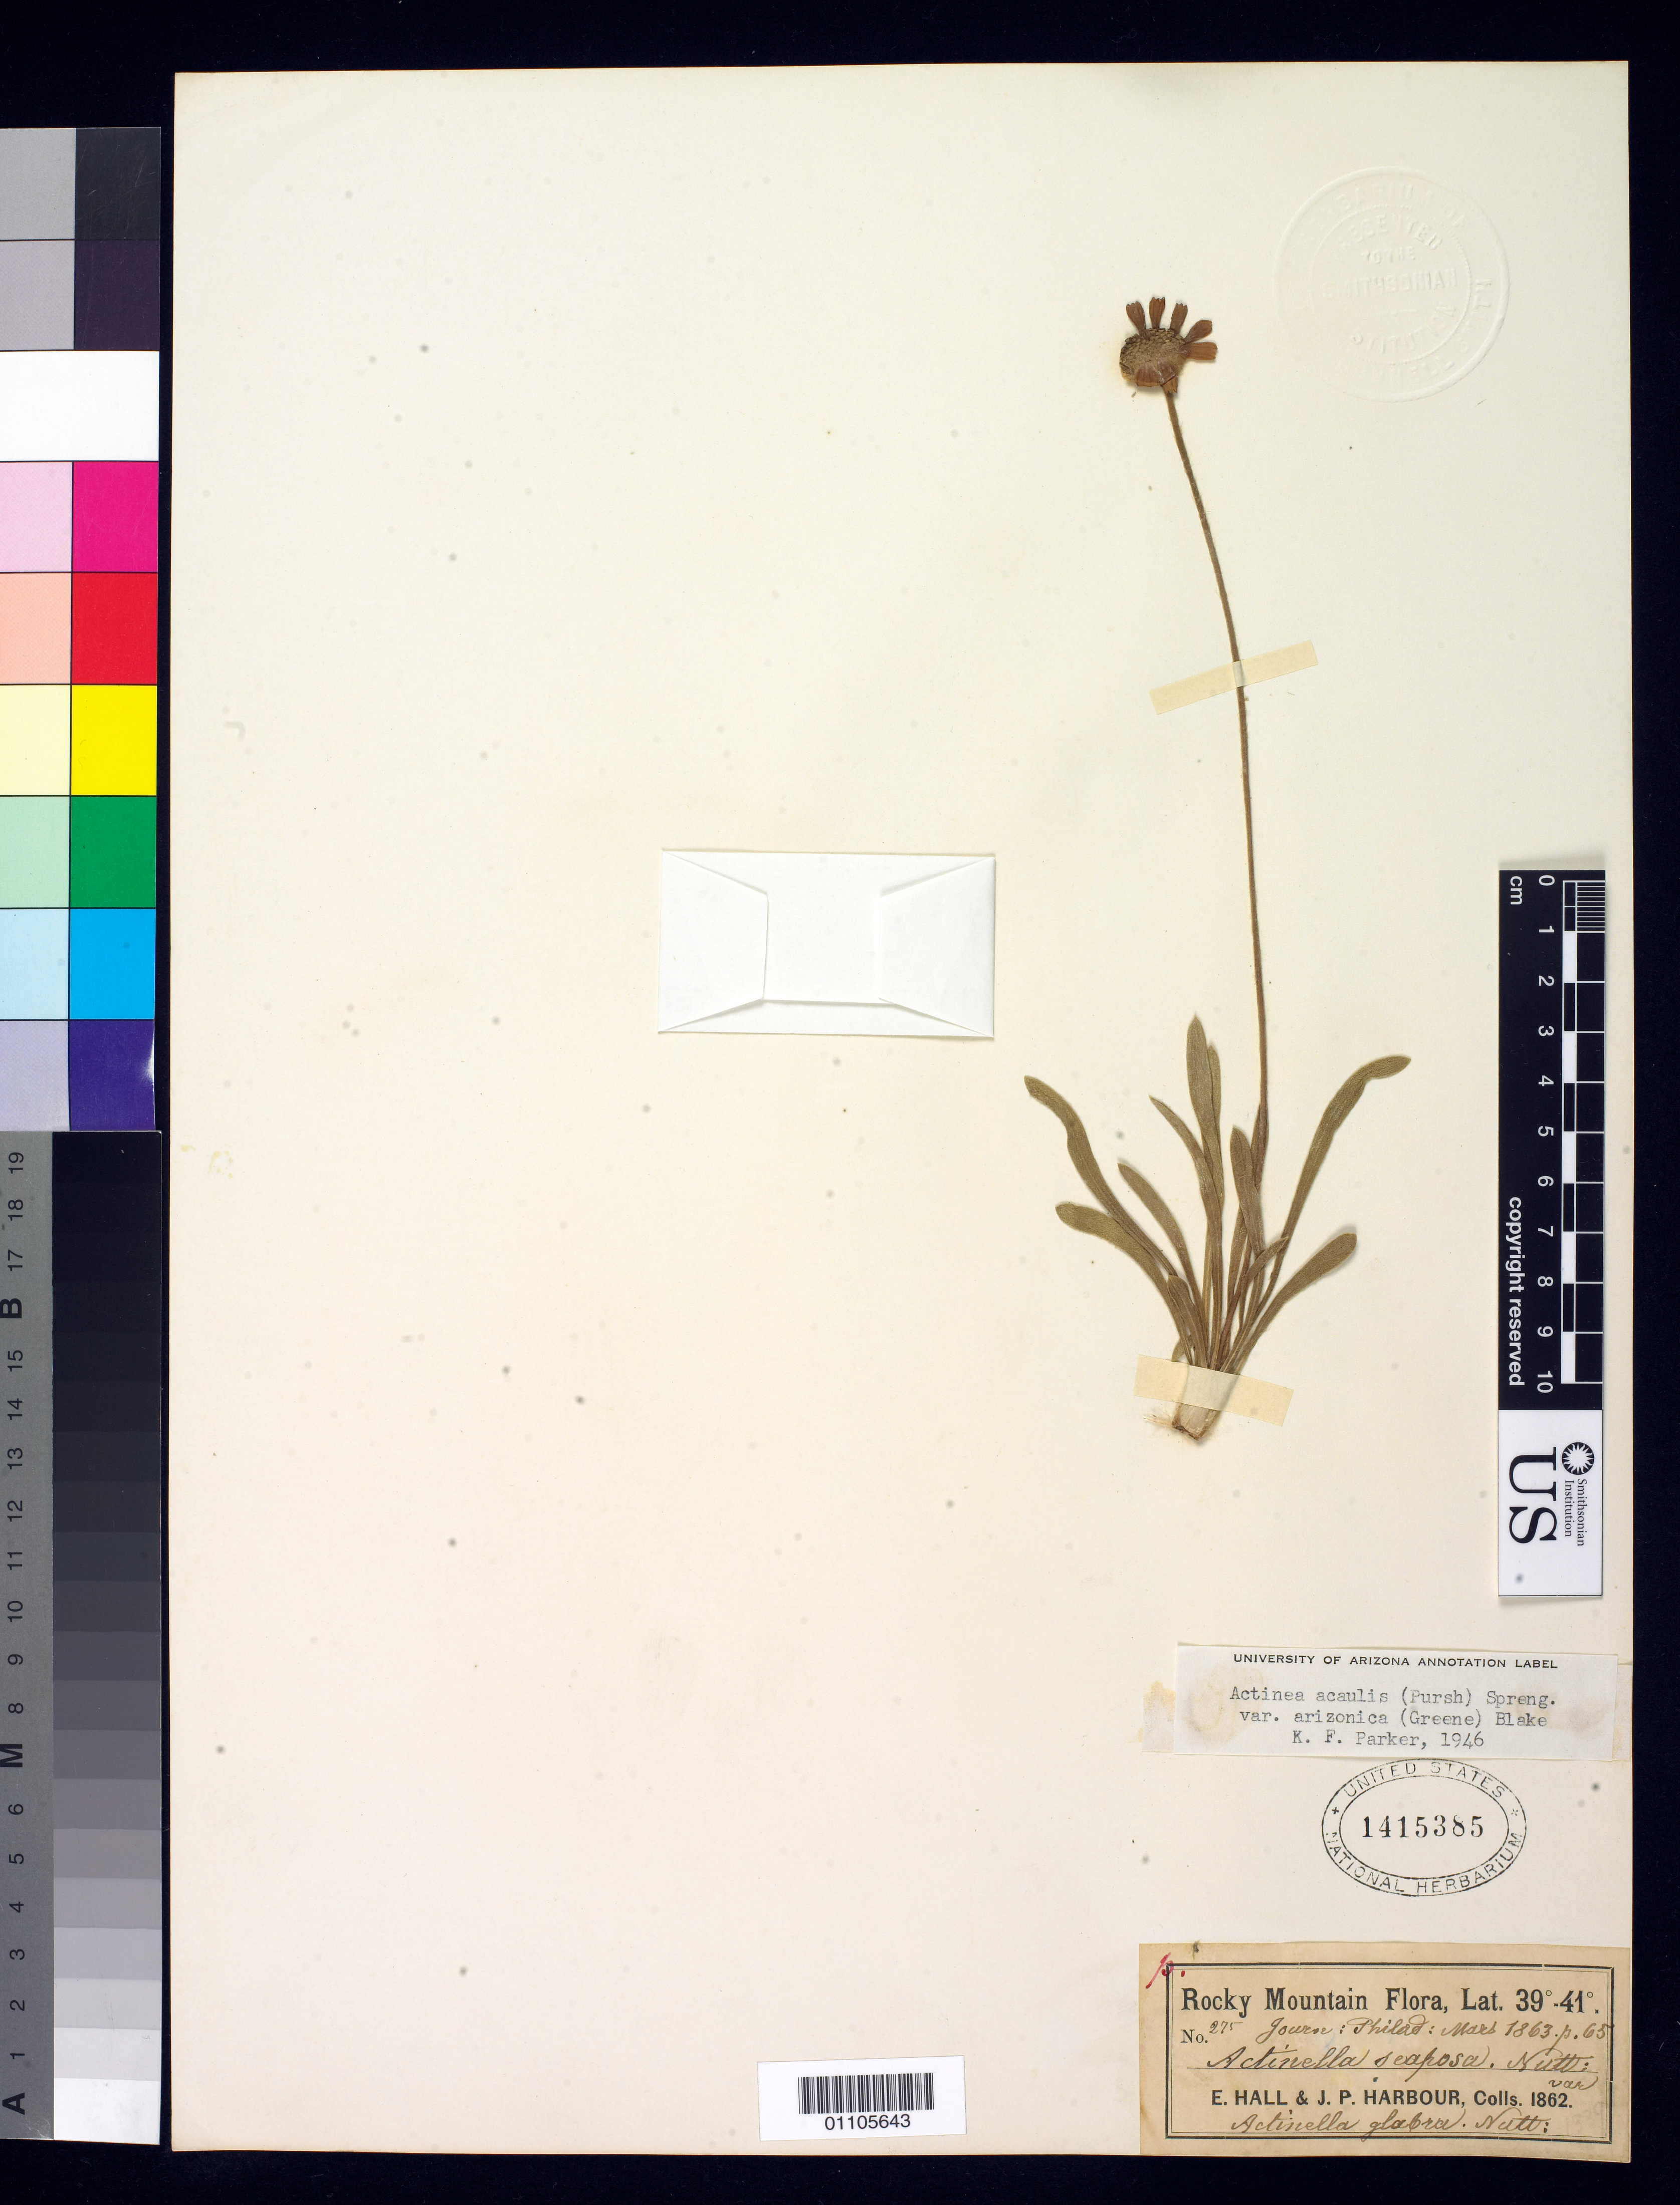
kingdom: Plantae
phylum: Tracheophyta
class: Magnoliopsida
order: Asterales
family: Asteraceae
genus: Tetraneuris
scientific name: Tetraneuris simplex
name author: A. Nelson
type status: Isosyntype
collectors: E. Hall & J. Harbour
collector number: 275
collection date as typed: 1862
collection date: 1862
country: United States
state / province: Colorado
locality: Rocky Mtns. Flora, Lat. 39-41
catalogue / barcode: US 1415385